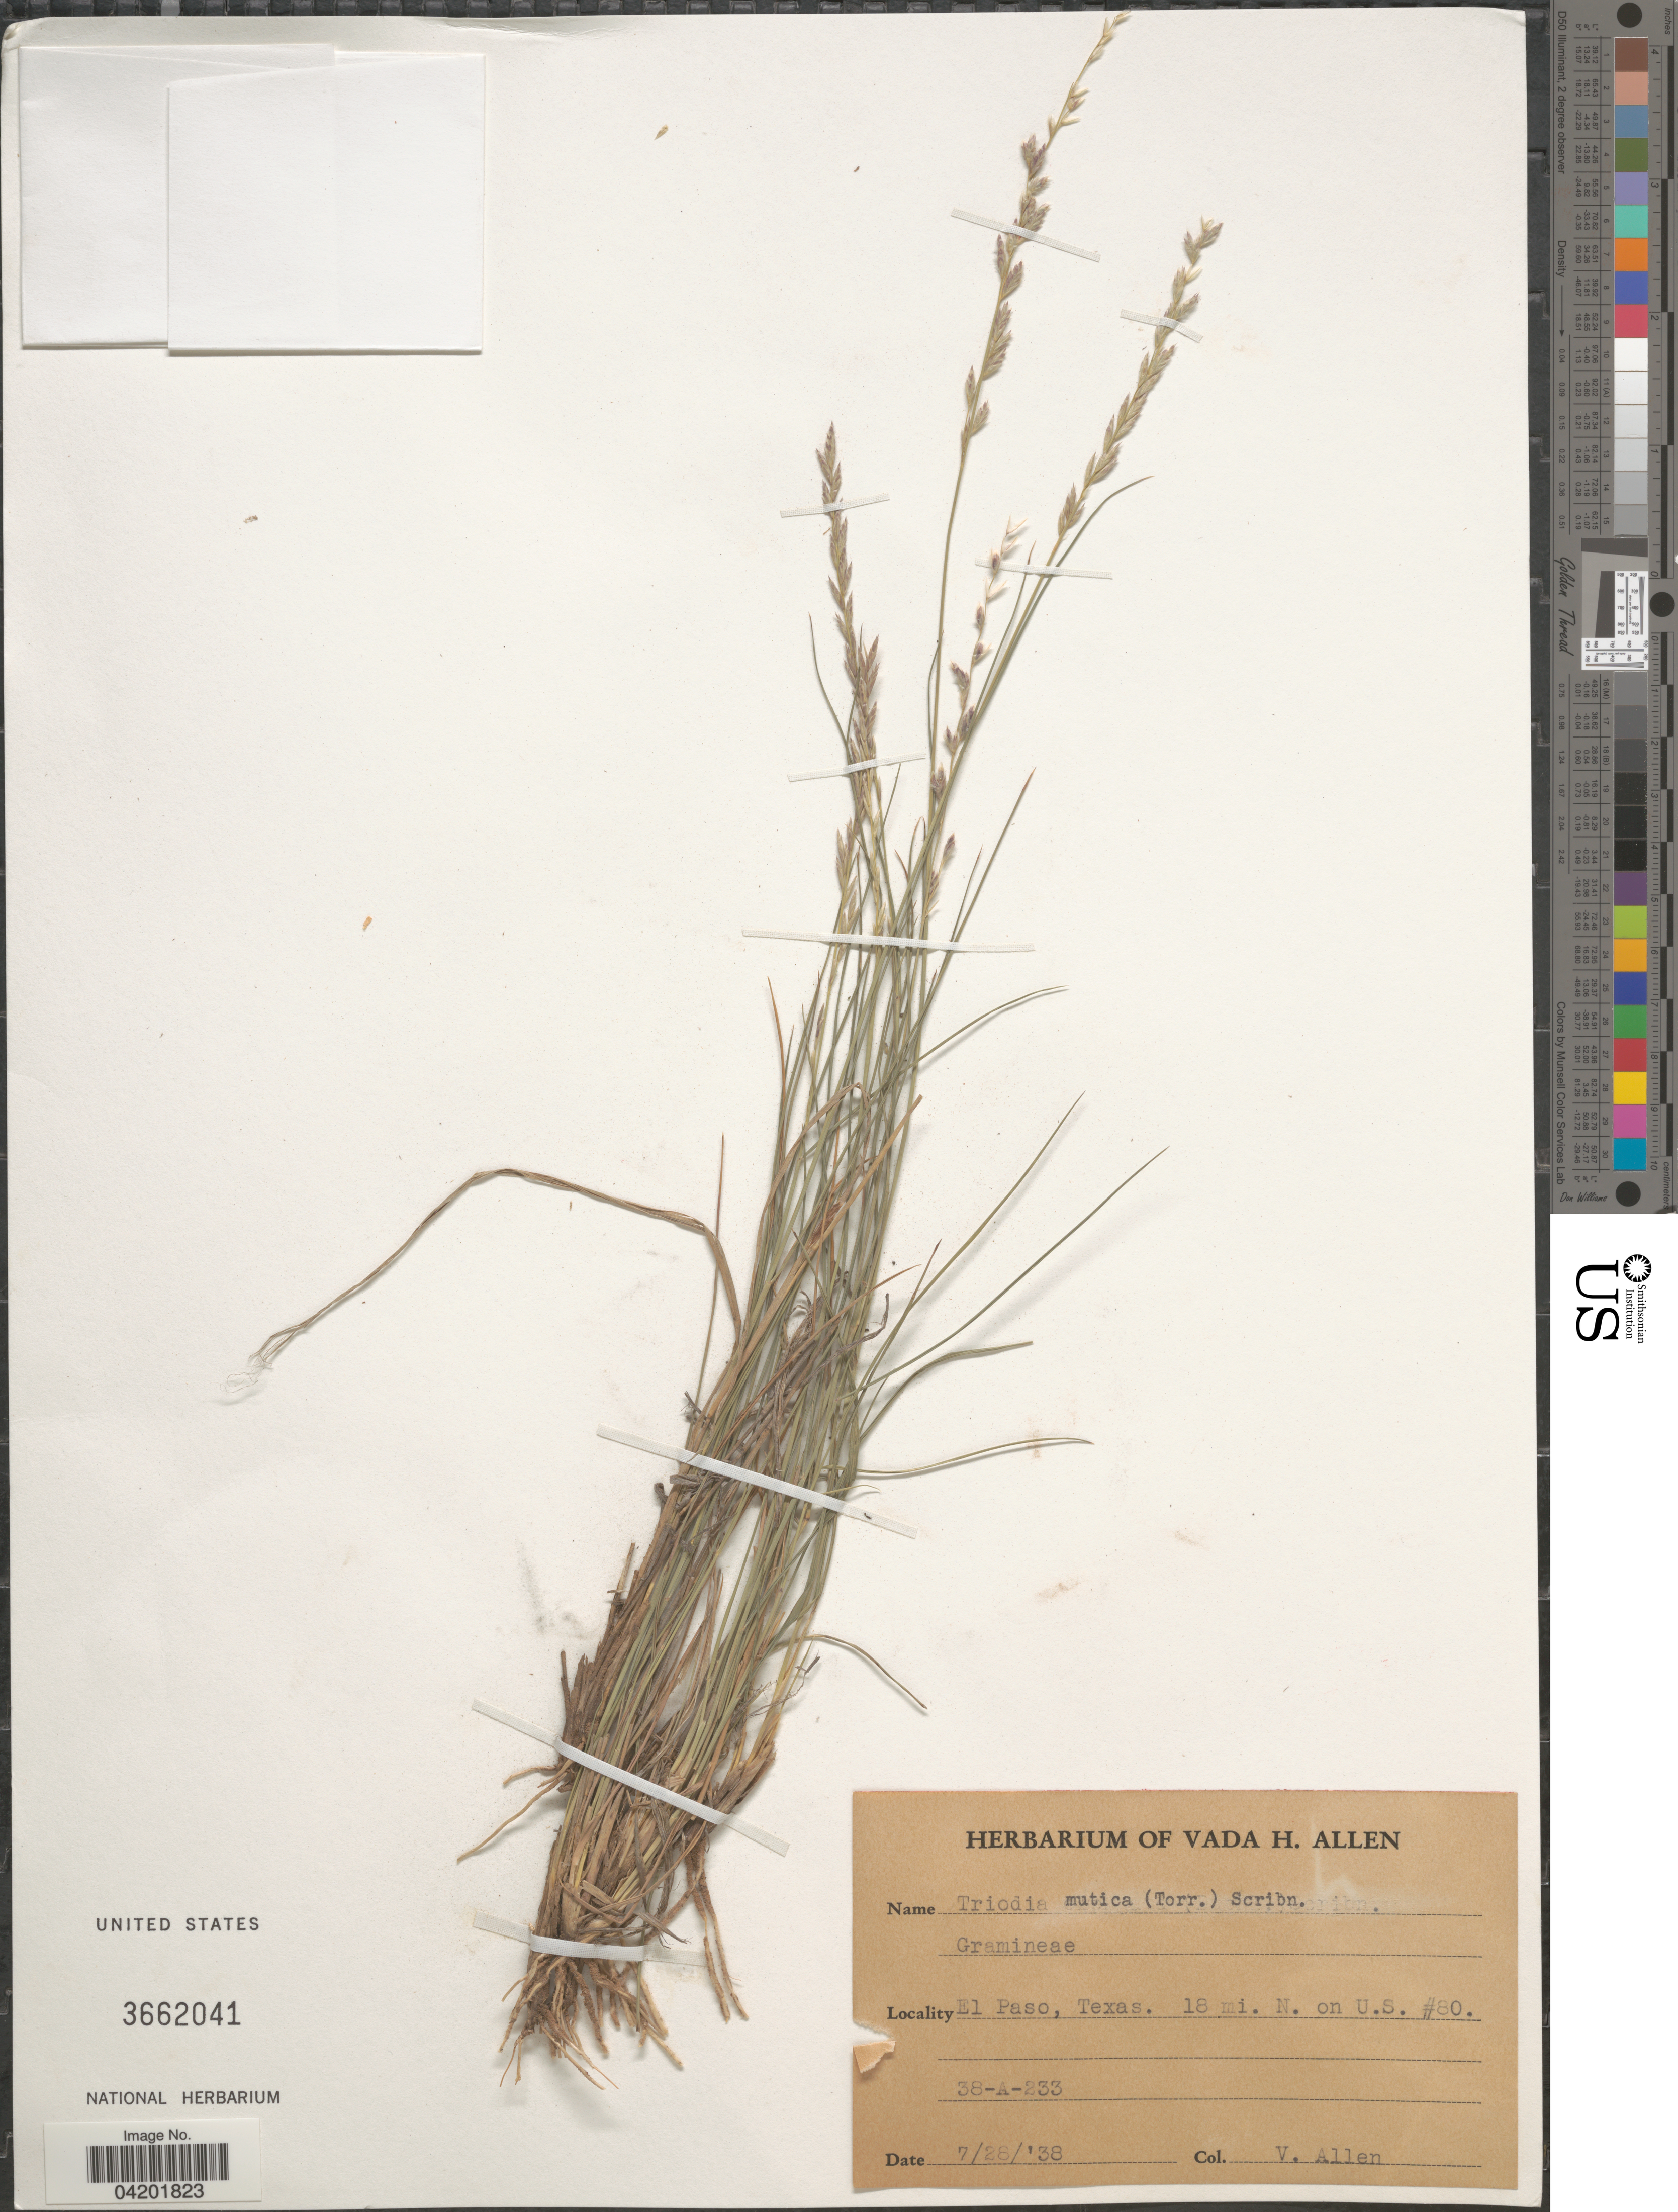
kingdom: Plantae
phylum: Tracheophyta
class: Liliopsida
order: Poales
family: Poaceae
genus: Tridentopsis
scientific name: Tridentopsis mutica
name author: (Torr.) P.M. Peterson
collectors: V. Allen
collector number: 38-A-233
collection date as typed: Transcribed d/m/y: 26/7/38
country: United States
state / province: Texas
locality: El Paso. 18 mi. N. on U.S. #80.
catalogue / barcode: US 3662041